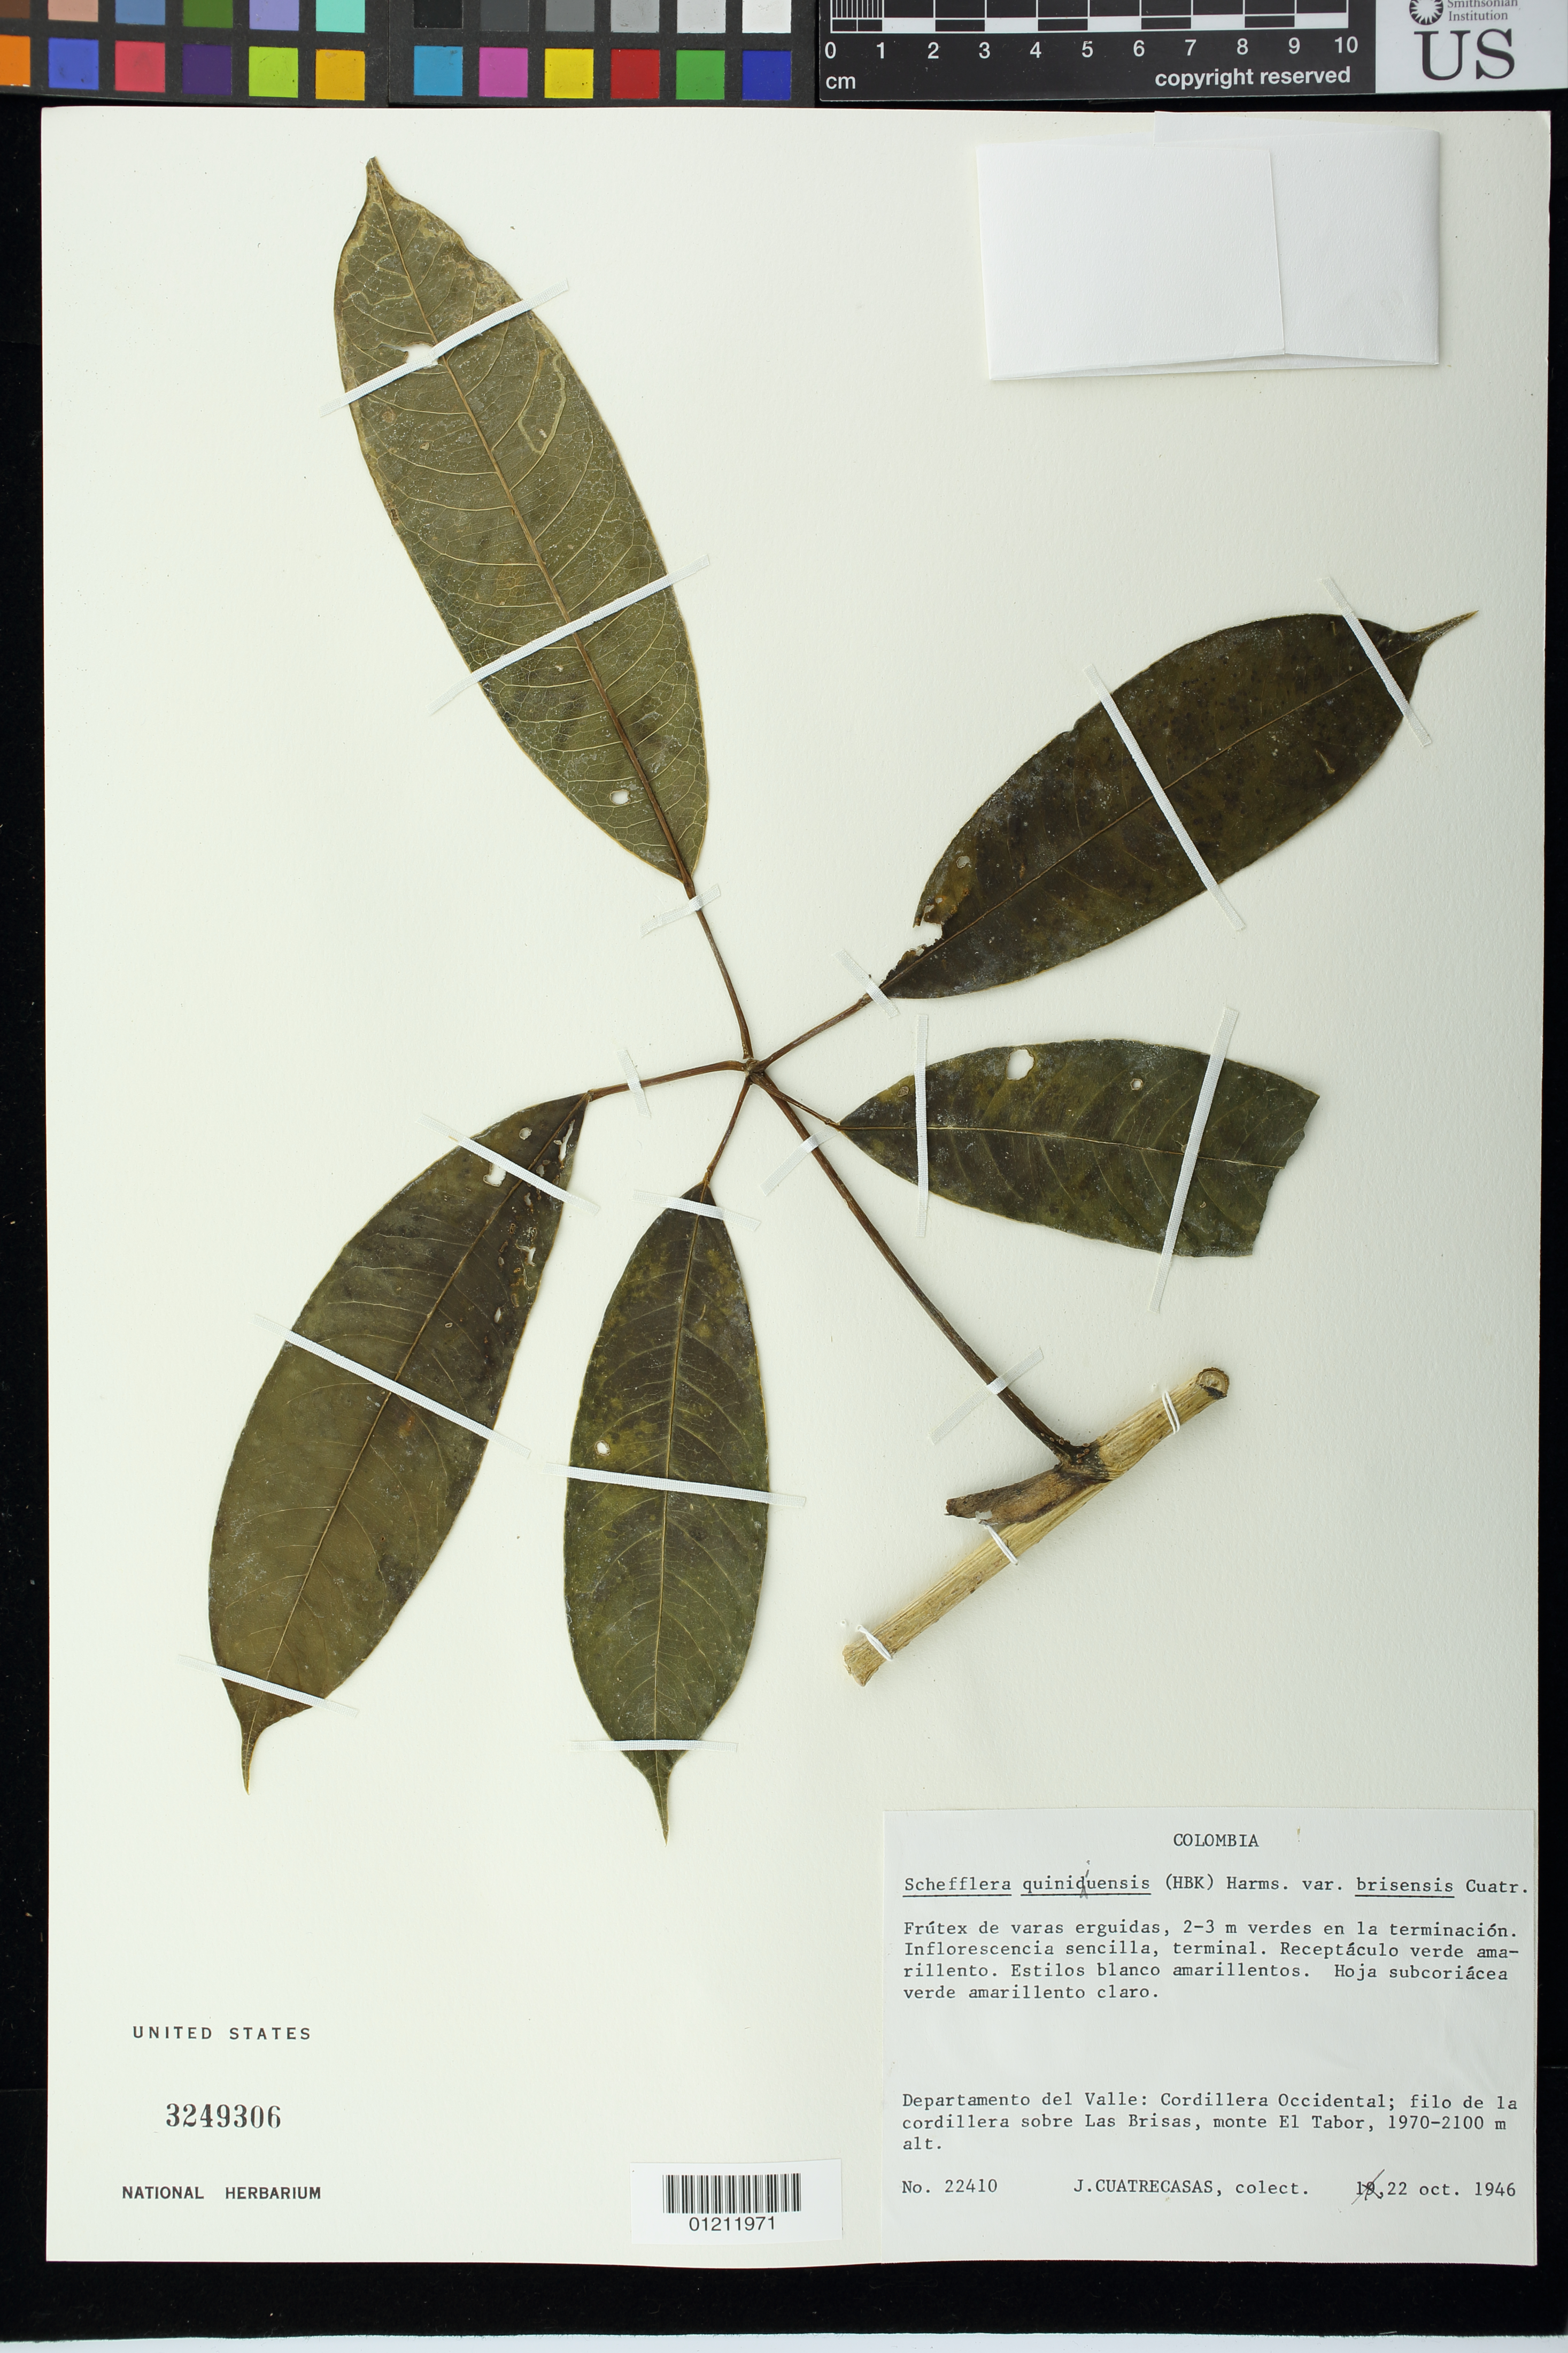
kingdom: Plantae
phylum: Tracheophyta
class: Magnoliopsida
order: Apiales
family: Araliaceae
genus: Schefflera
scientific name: Schefflera quinduensis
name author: (Kunth) Harms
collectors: J. Cuatrecasas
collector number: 22410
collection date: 1946-10-22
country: Colombia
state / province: Valle del Cauca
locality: Departamento del Valle: Cordillera Occidental; filo de la cordillera sobre Las Brisas, monte El Tabor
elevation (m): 1970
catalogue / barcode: US 3249306